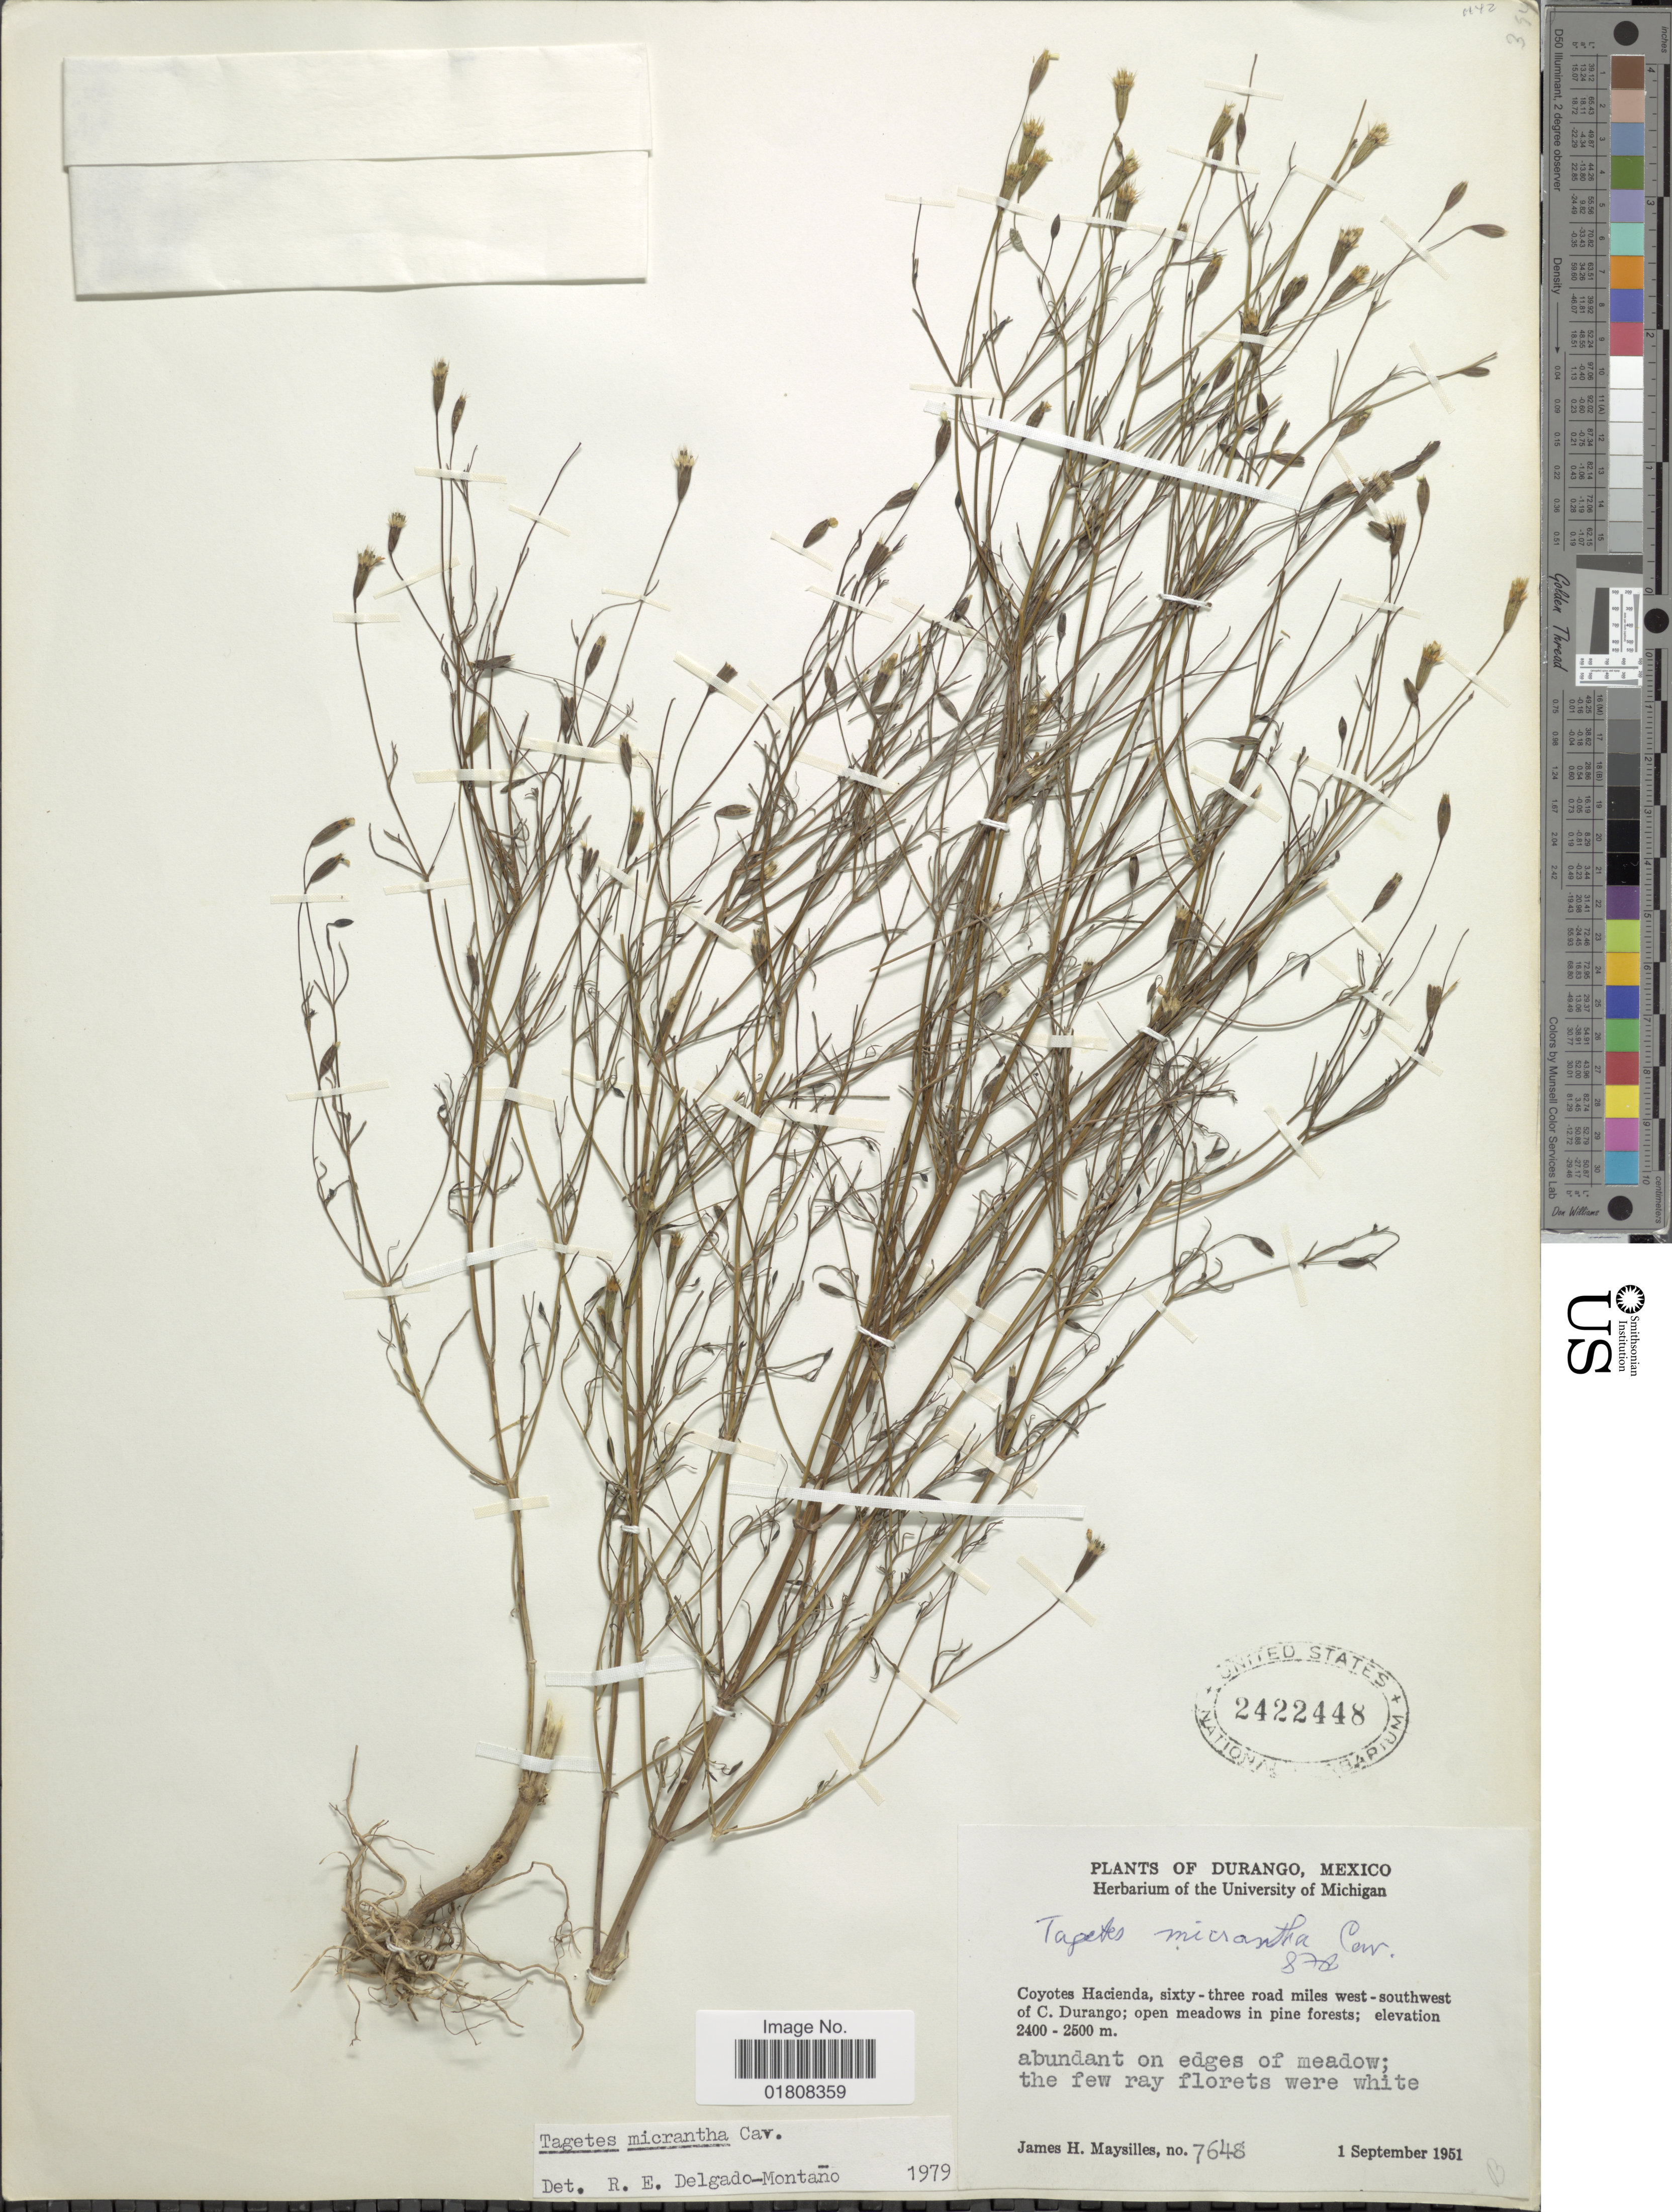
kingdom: Plantae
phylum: Tracheophyta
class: Magnoliopsida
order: Asterales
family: Asteraceae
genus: Tagetes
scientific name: Tagetes micrantha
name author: Cav.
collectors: J. Maysilles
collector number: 7648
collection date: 1951-09-01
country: Mexico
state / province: Durango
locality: Coyotes Hacienda, sixty-three road miles west-southwest of C. Durango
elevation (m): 2400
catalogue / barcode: US 2422448